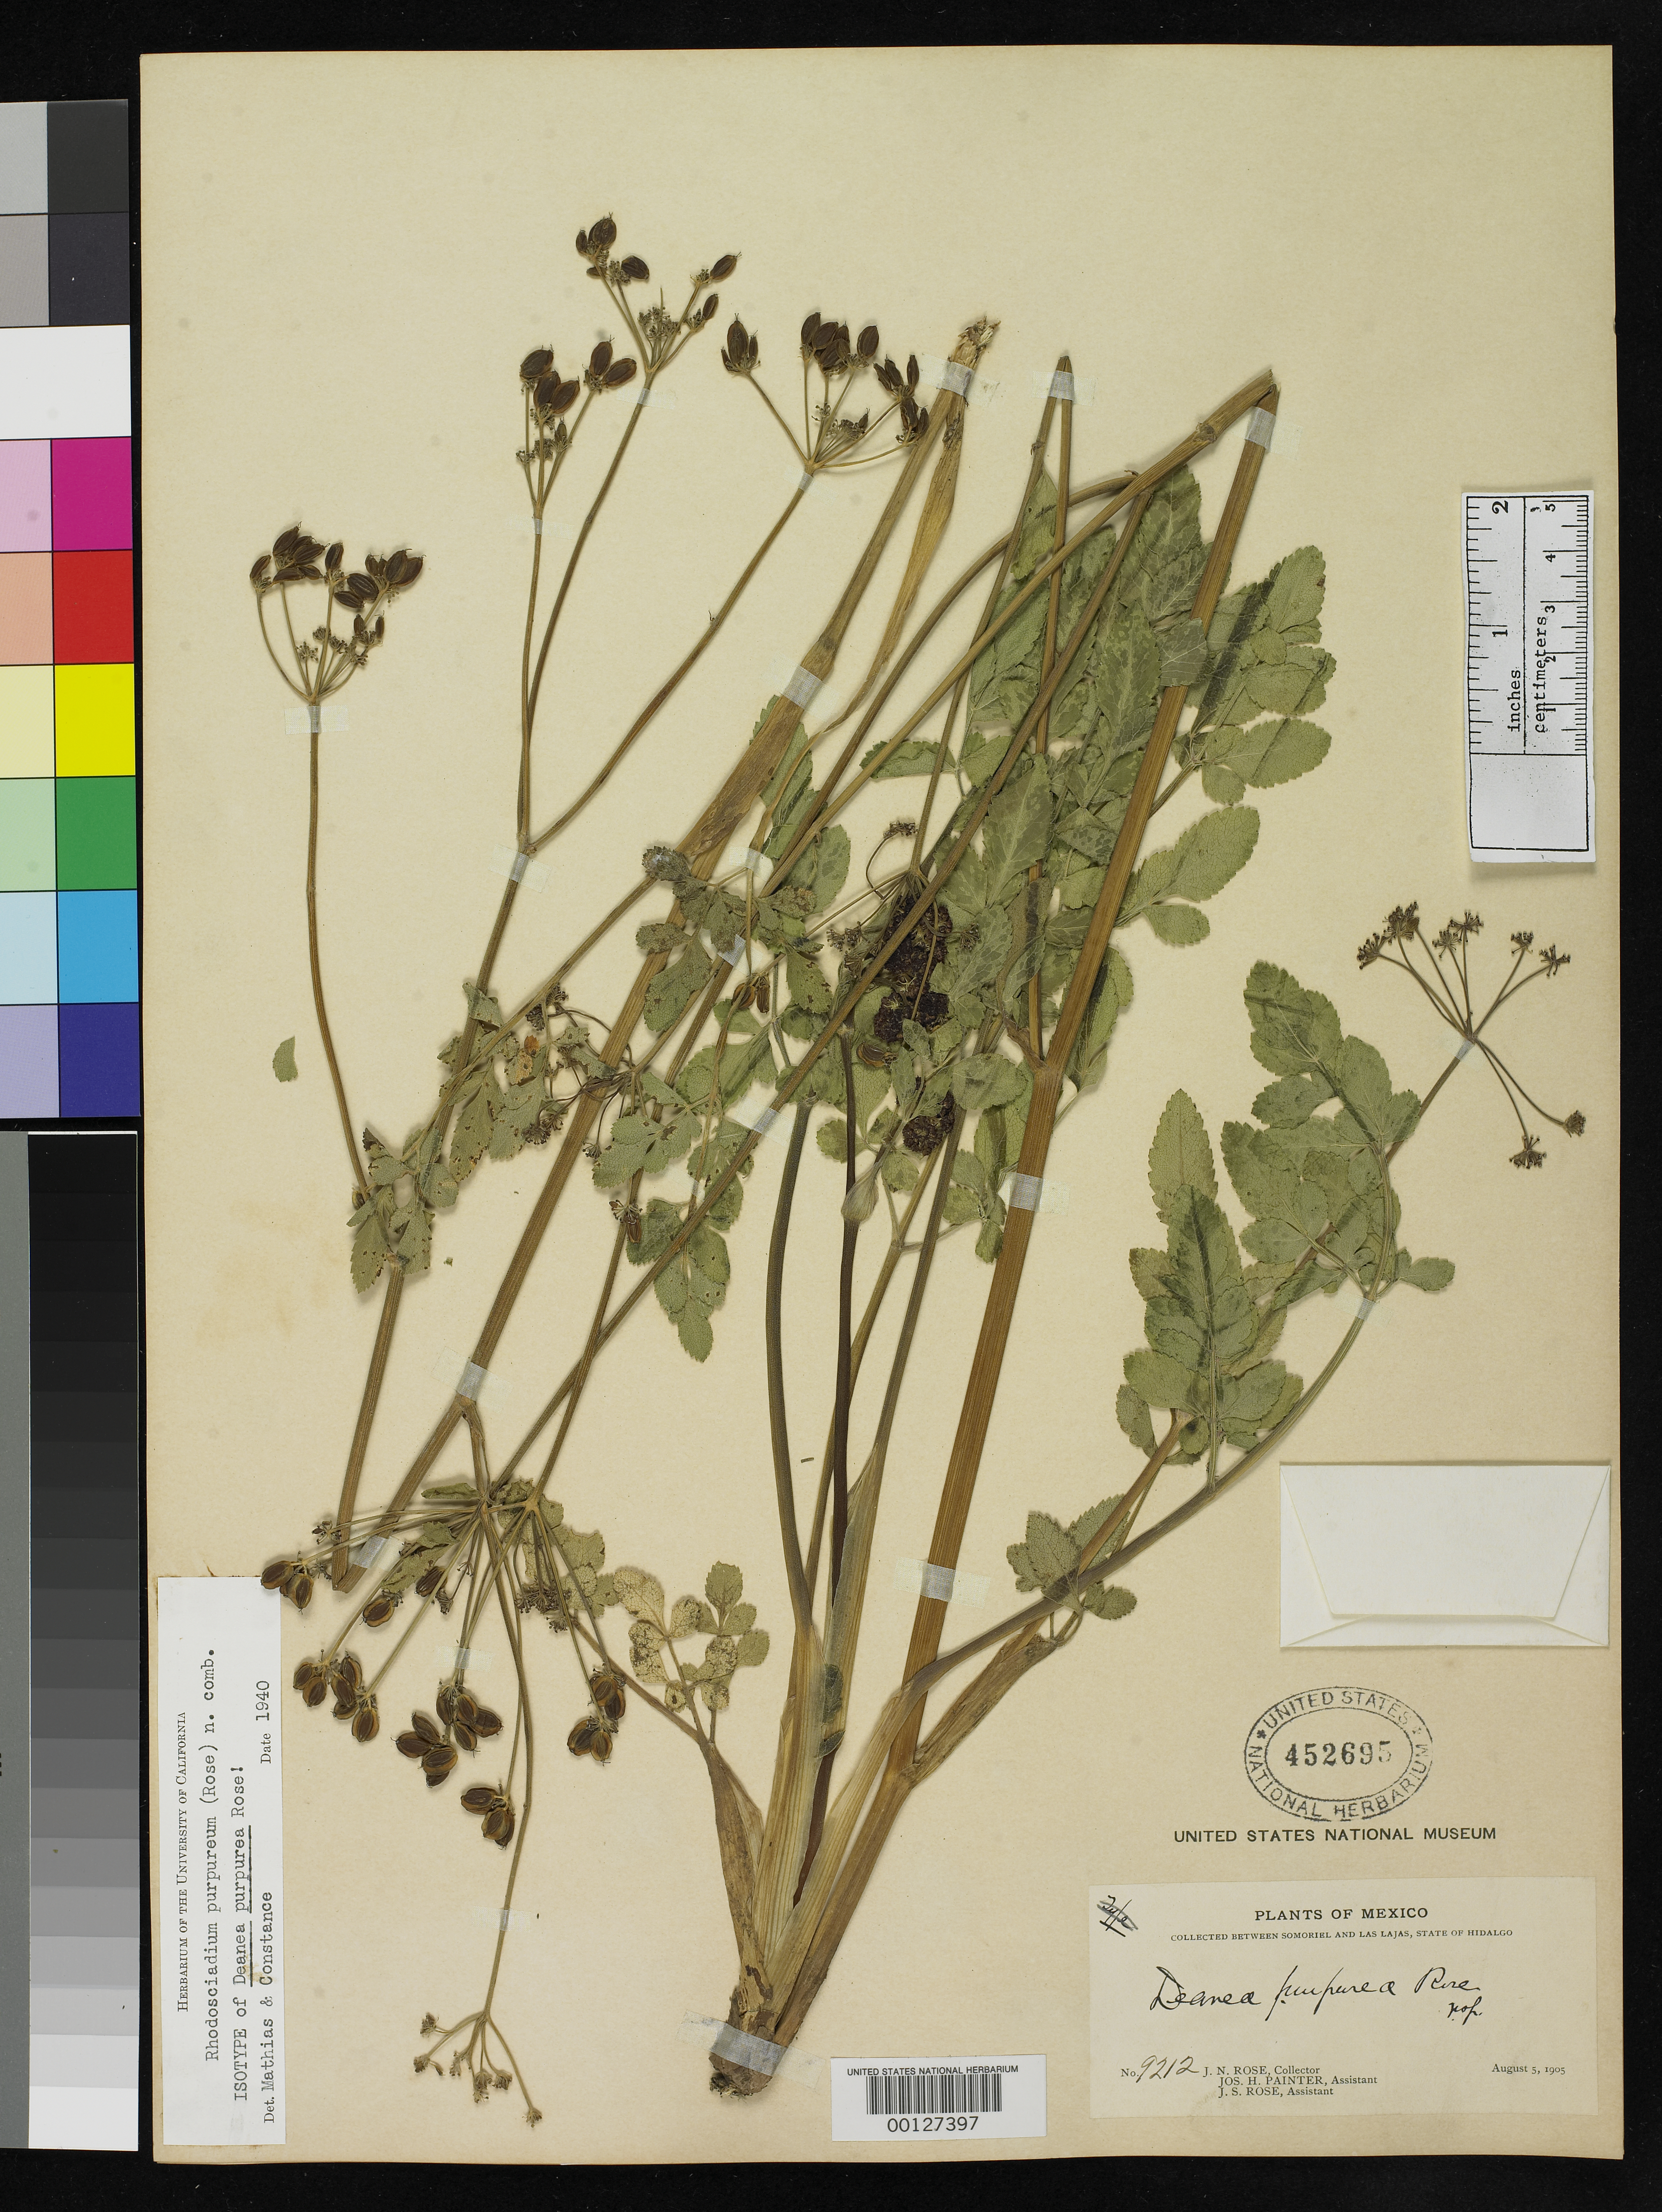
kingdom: Plantae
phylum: Tracheophyta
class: Magnoliopsida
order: Apiales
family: Apiaceae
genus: Deanea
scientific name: Deanea purpurea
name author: Rose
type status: Isotype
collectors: J. N. Rose, J. H. Painter & J. S. Rose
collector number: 9212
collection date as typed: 05 Aug 1905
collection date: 1905-08-05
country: Mexico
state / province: Hidalgo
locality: Between Somoriel & Las Lajas.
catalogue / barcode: US 452695